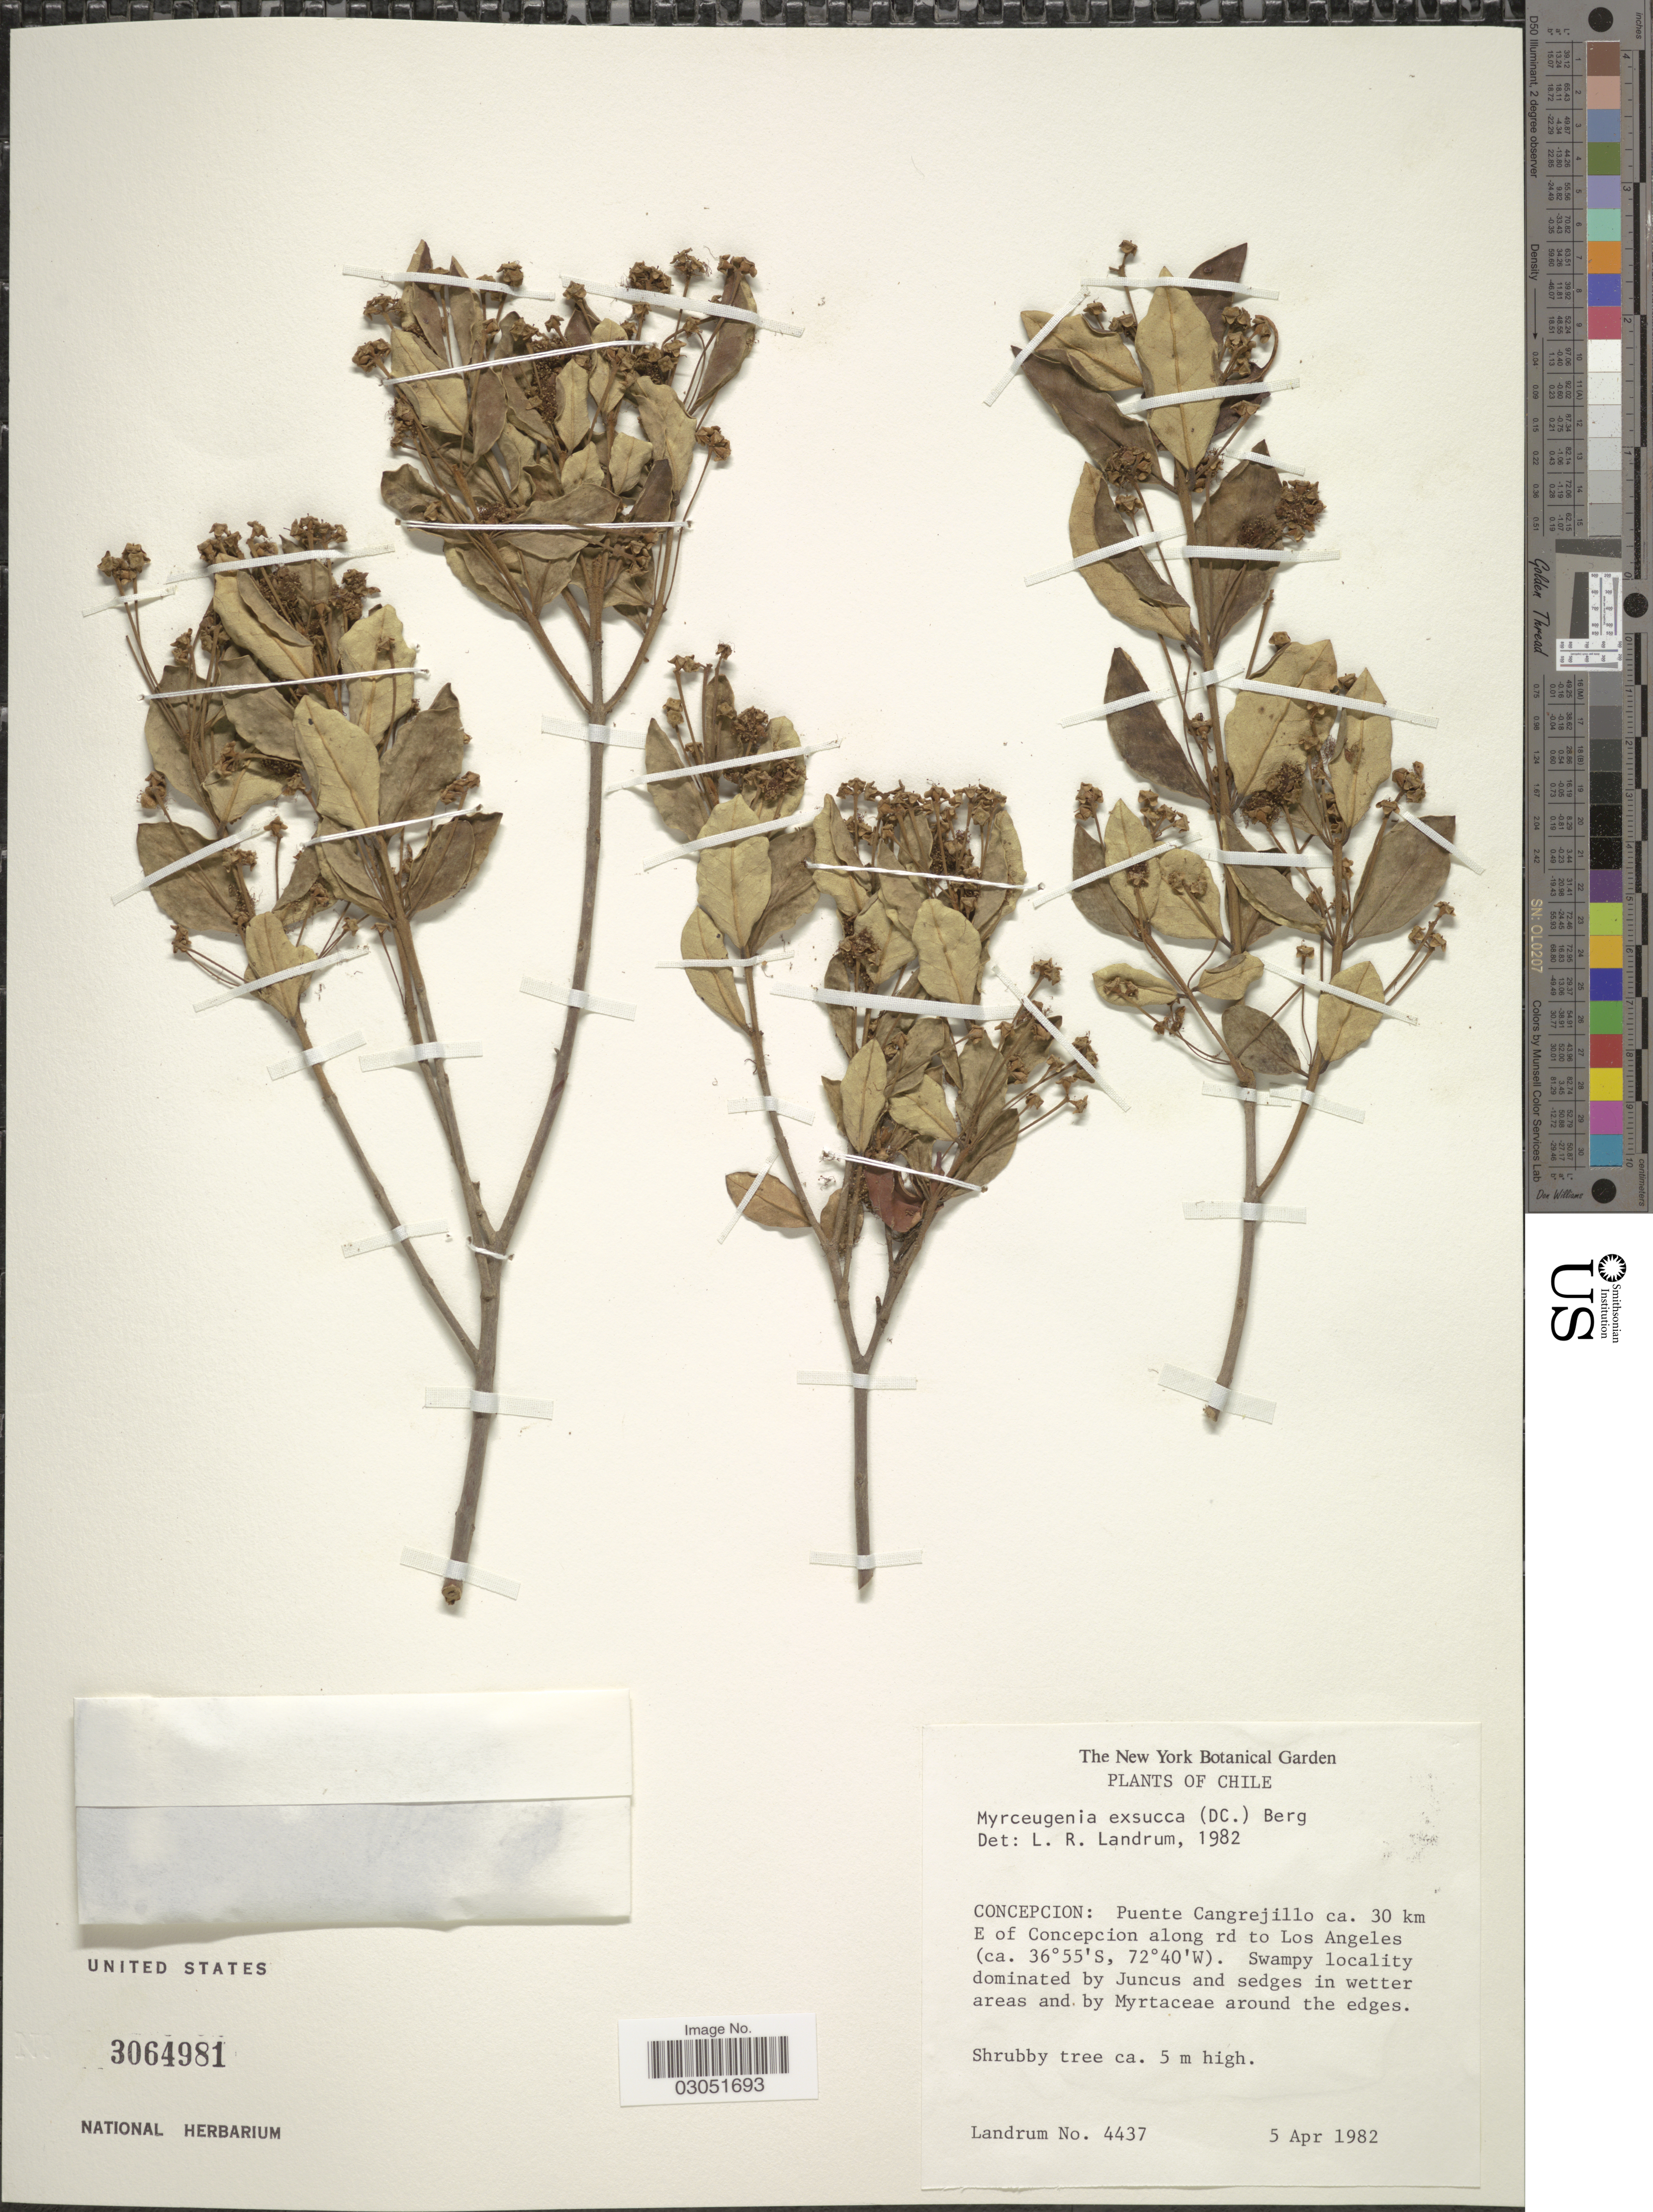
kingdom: Plantae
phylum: Tracheophyta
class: Magnoliopsida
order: Myrtales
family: Myrtaceae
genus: Myrceugenia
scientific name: Myrceugenia exsucca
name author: (DC.) O. Berg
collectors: Landrum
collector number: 4437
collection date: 1982-04-05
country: Paraguay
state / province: Concepcion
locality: Puente Cangrejillo ca. 30 km E of Concepcion along rd to Los Angeles.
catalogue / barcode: US 3064981